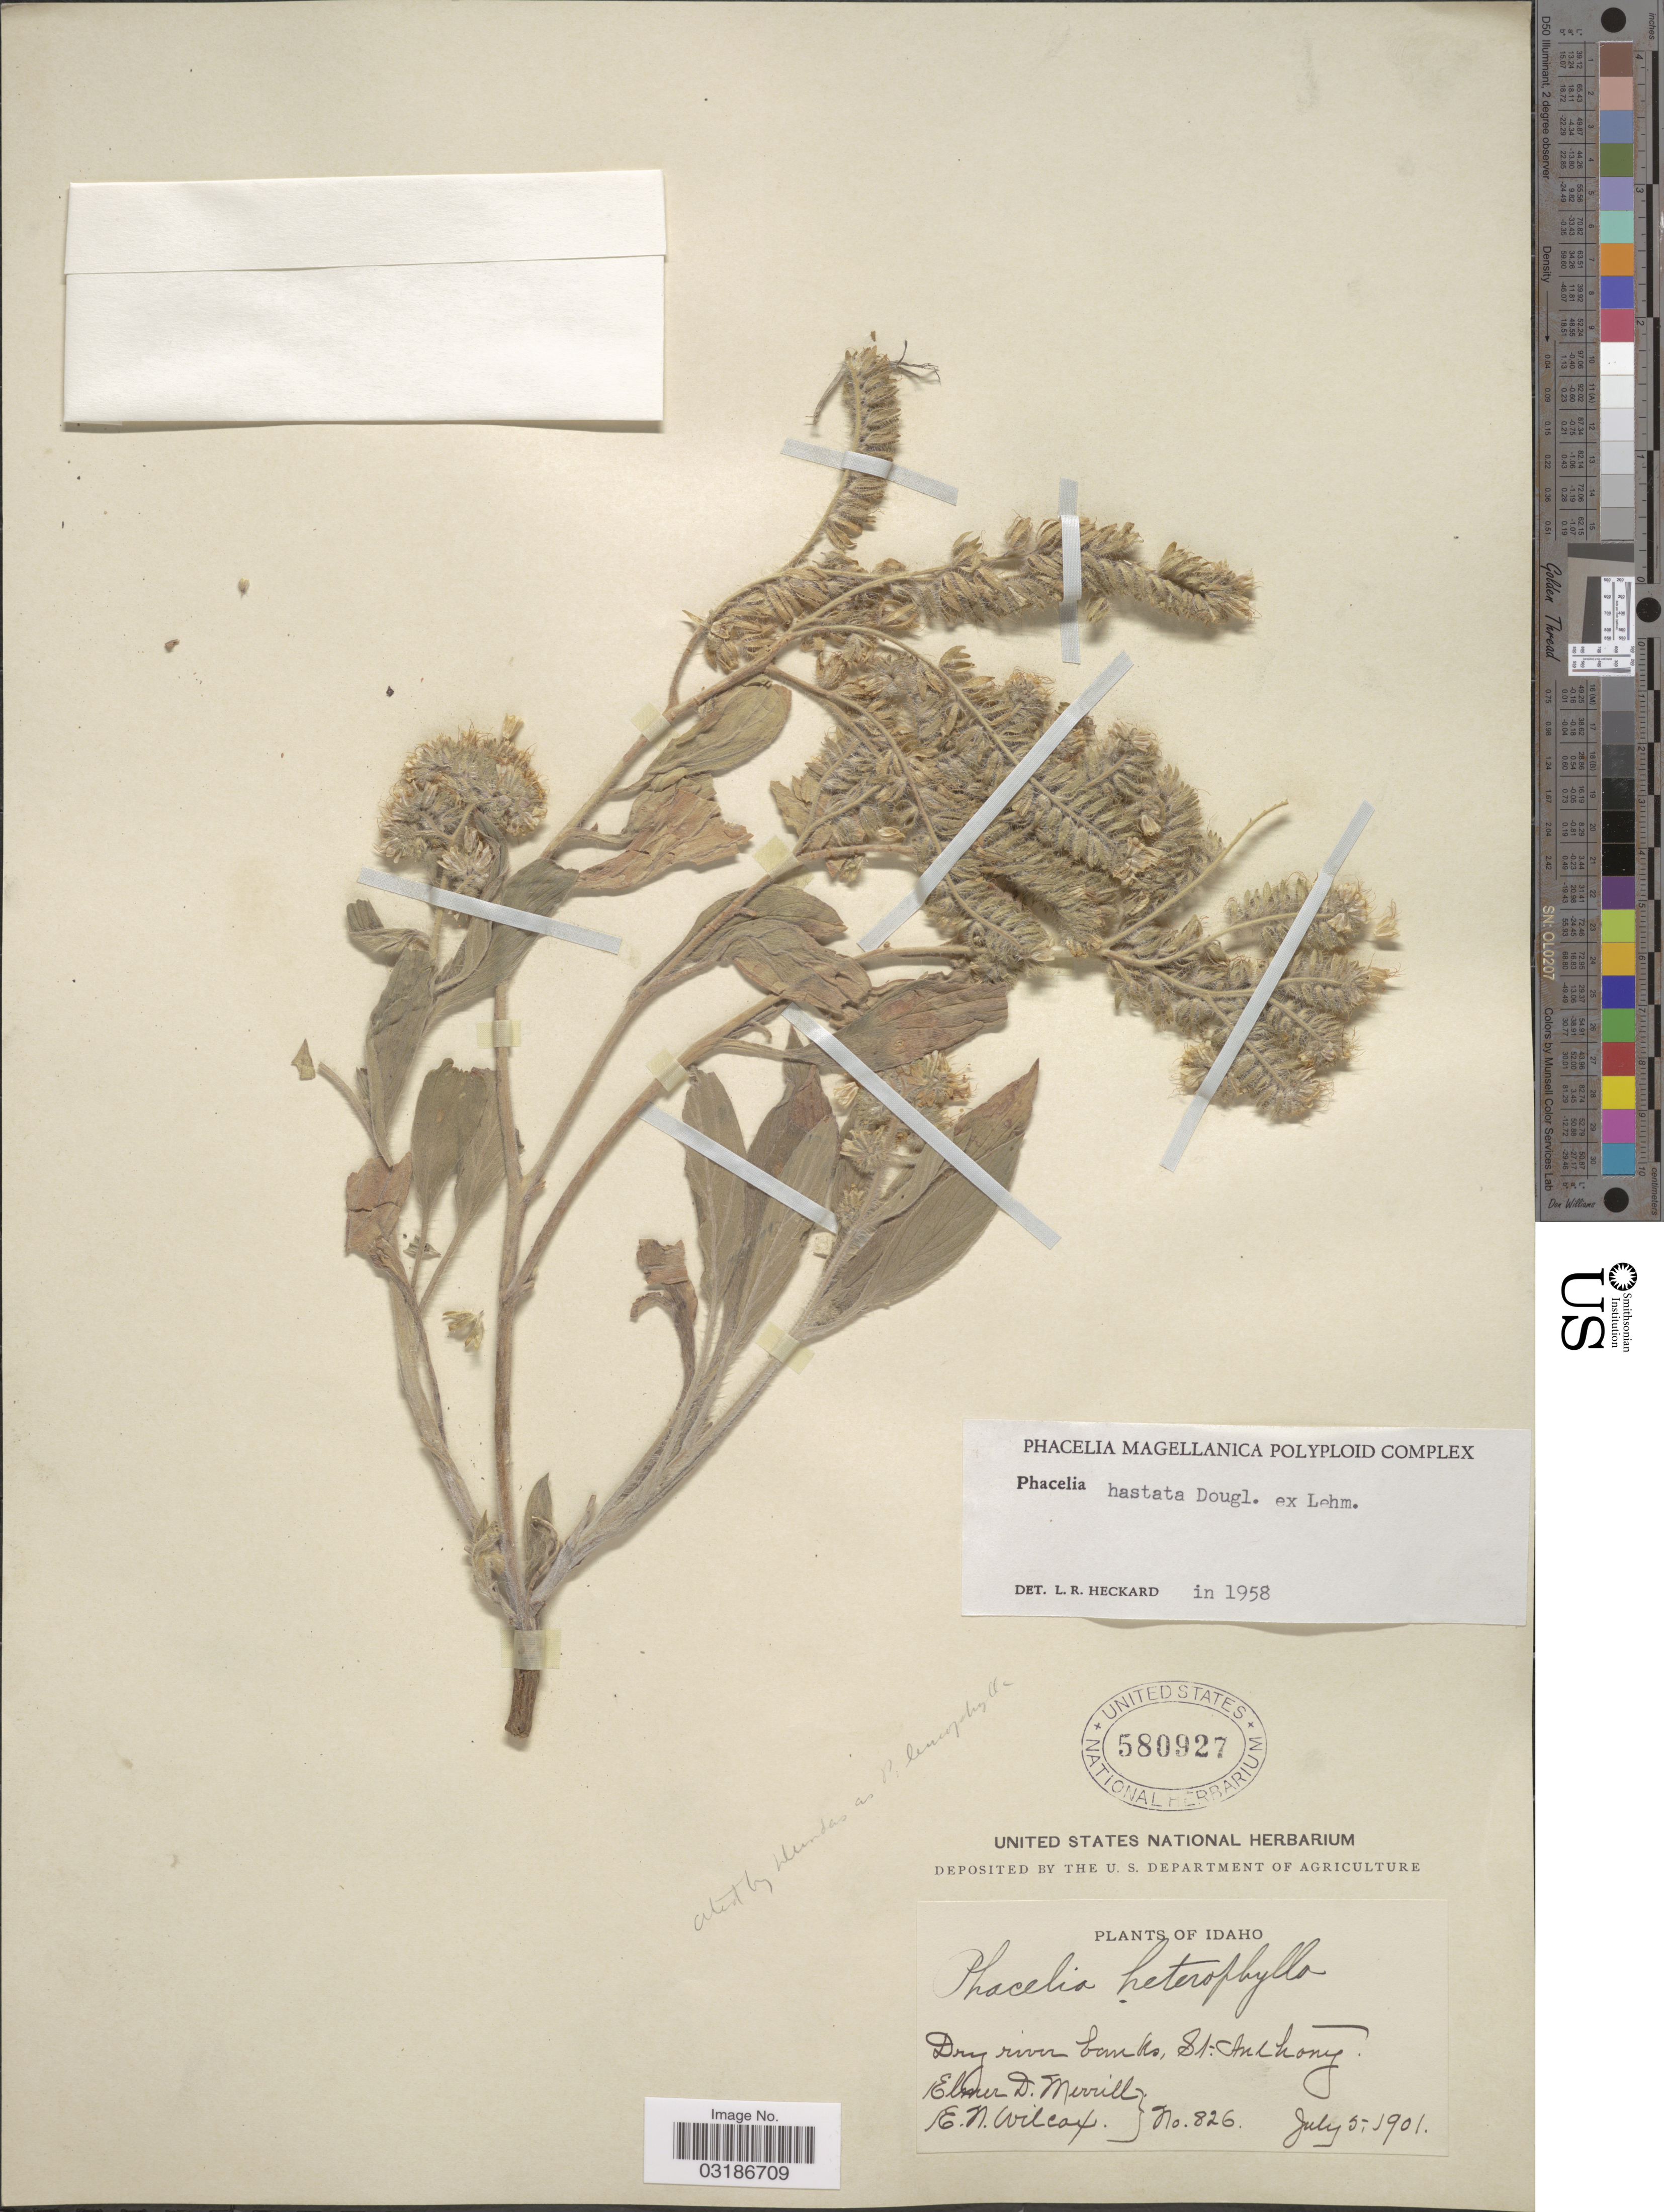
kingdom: Plantae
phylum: Tracheophyta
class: Magnoliopsida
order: Boraginales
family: Hydrophyllaceae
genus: Phacelia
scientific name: Phacelia hastata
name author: Douglas ex Lehm.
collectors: E. D. Merrill & E. Wilcox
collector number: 826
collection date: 1901-07-05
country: United States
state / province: Idaho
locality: Dry river banks, St. Anthony.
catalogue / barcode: US 580927